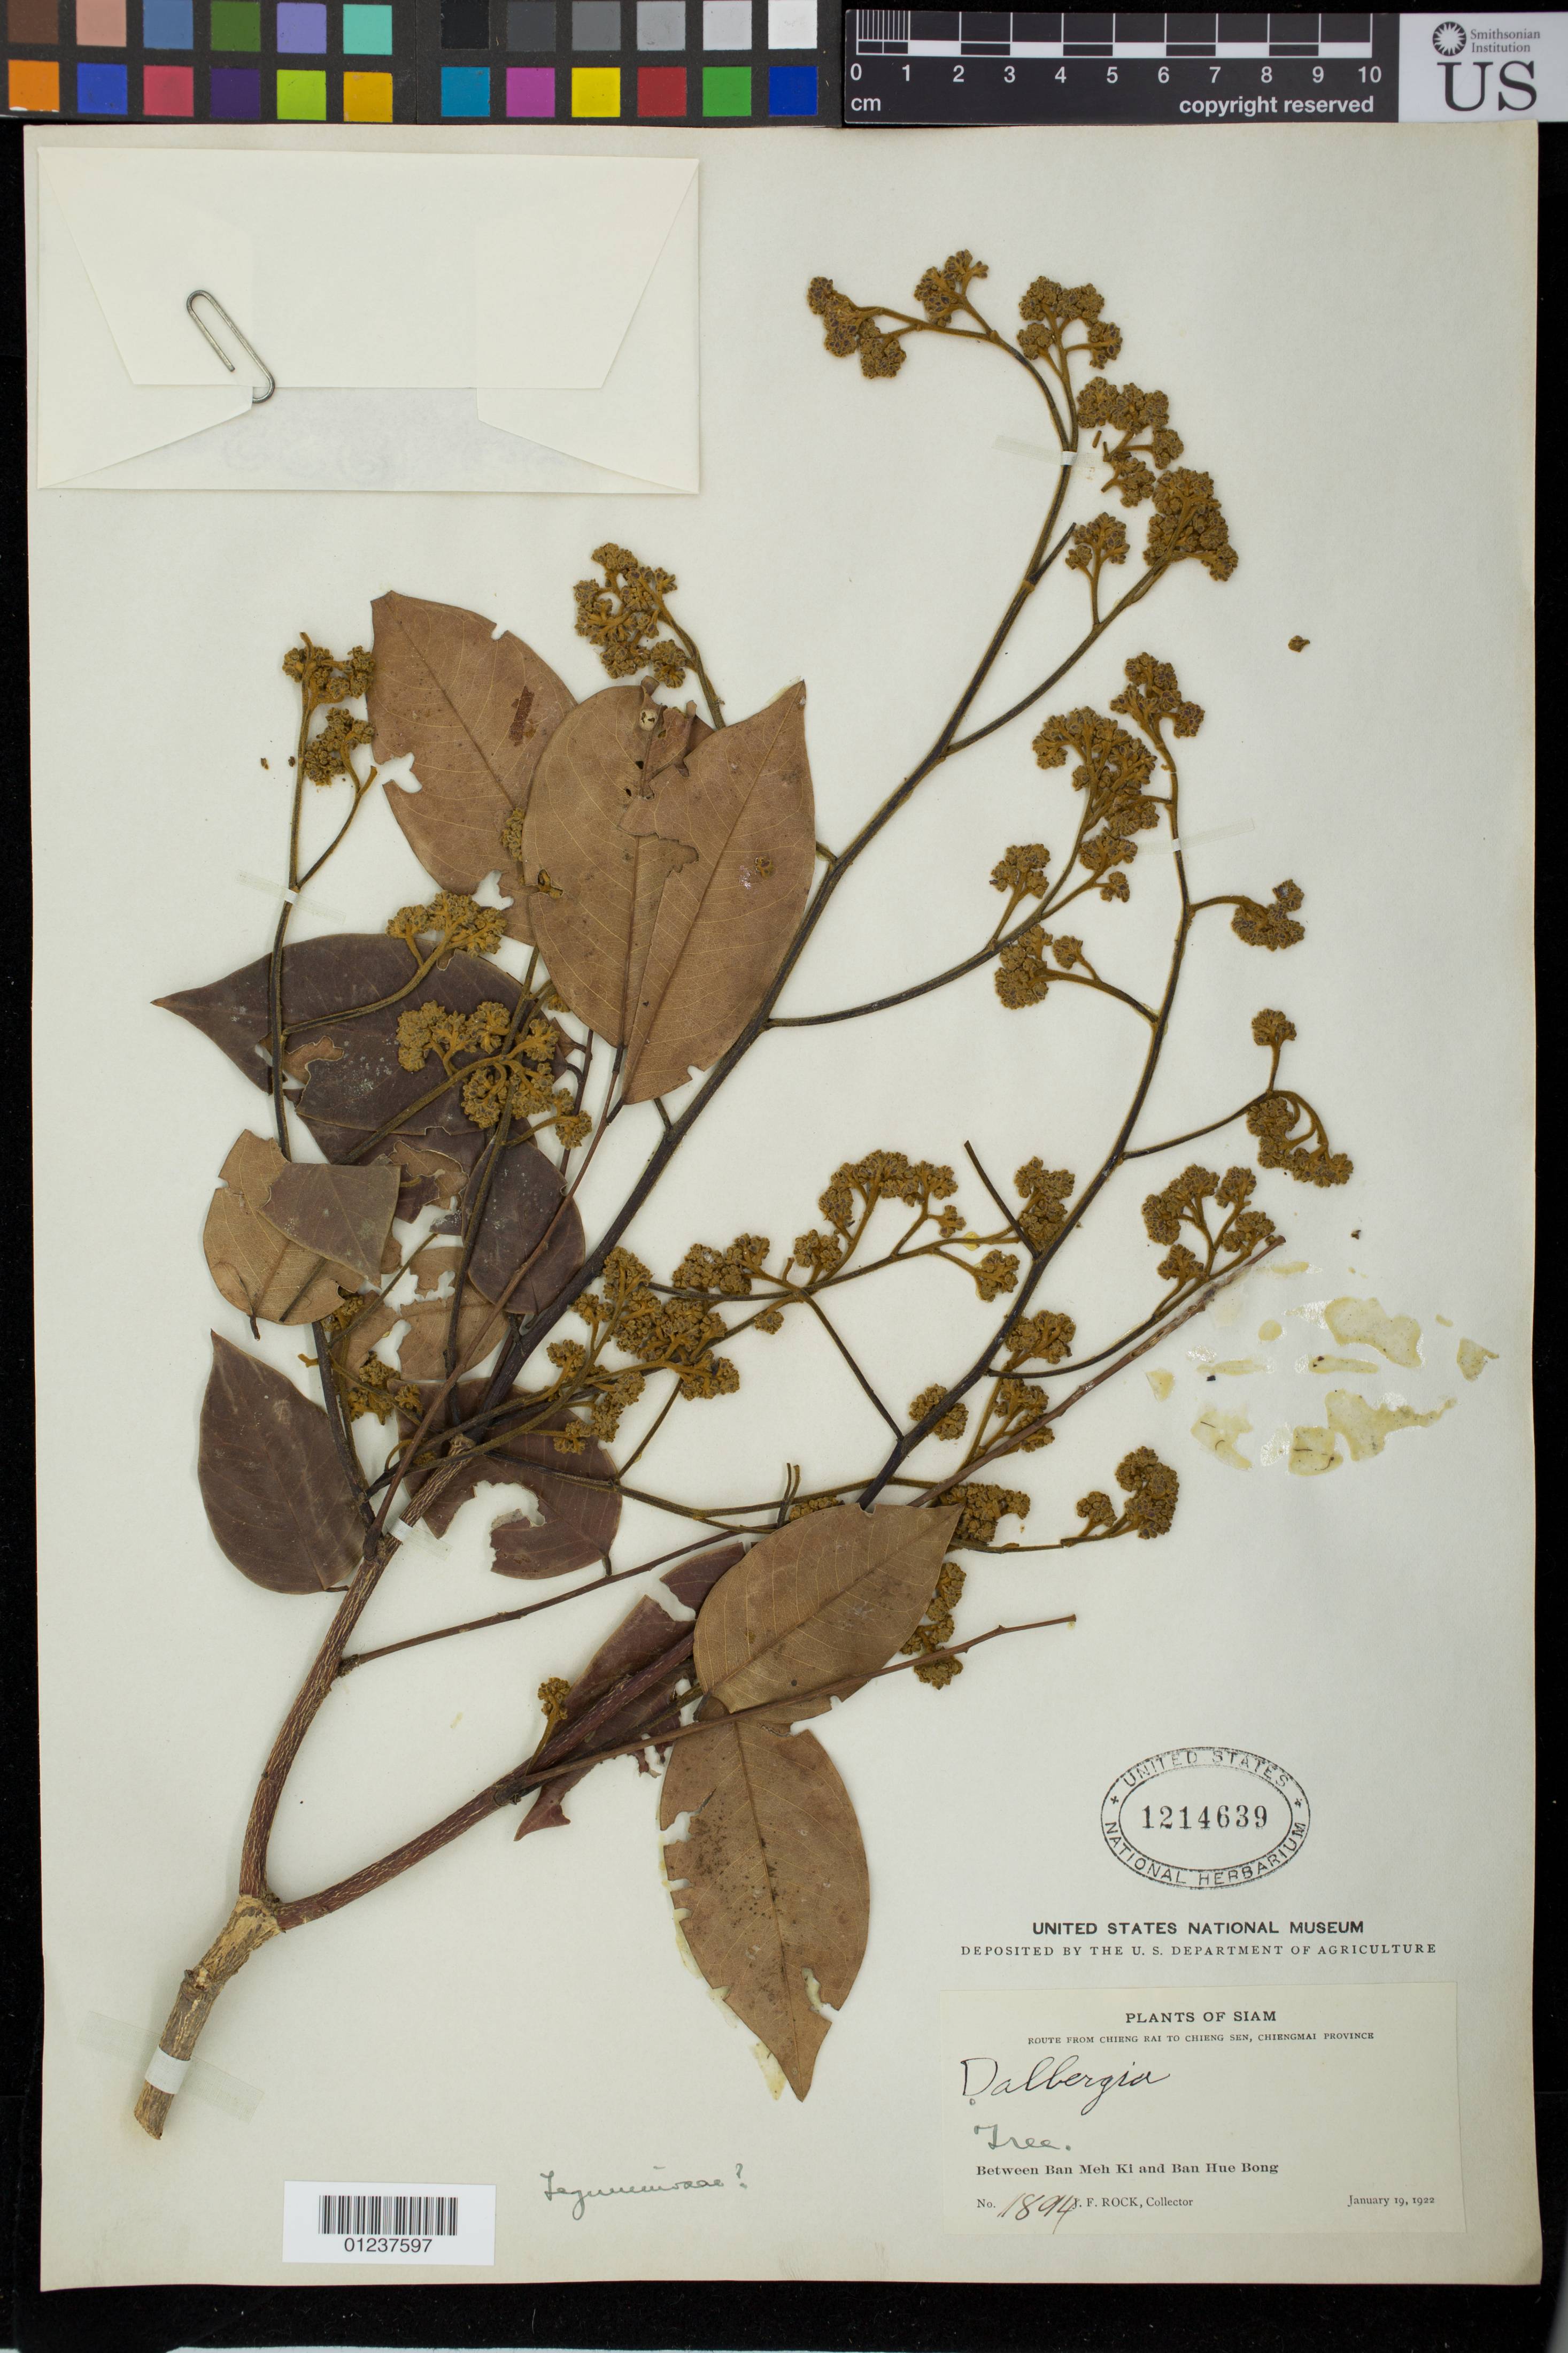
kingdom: Plantae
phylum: Tracheophyta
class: Magnoliopsida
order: Fabales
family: Fabaceae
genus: Dalbergia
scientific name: Dalbergia sp.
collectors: J. F. Rock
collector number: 1894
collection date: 1922-01-19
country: Thailand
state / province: Chiang Mai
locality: Route from Chieng Rai to Chieng Sen. Between Ban Meh Ki and Ban Hue Bong.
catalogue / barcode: US 1214639